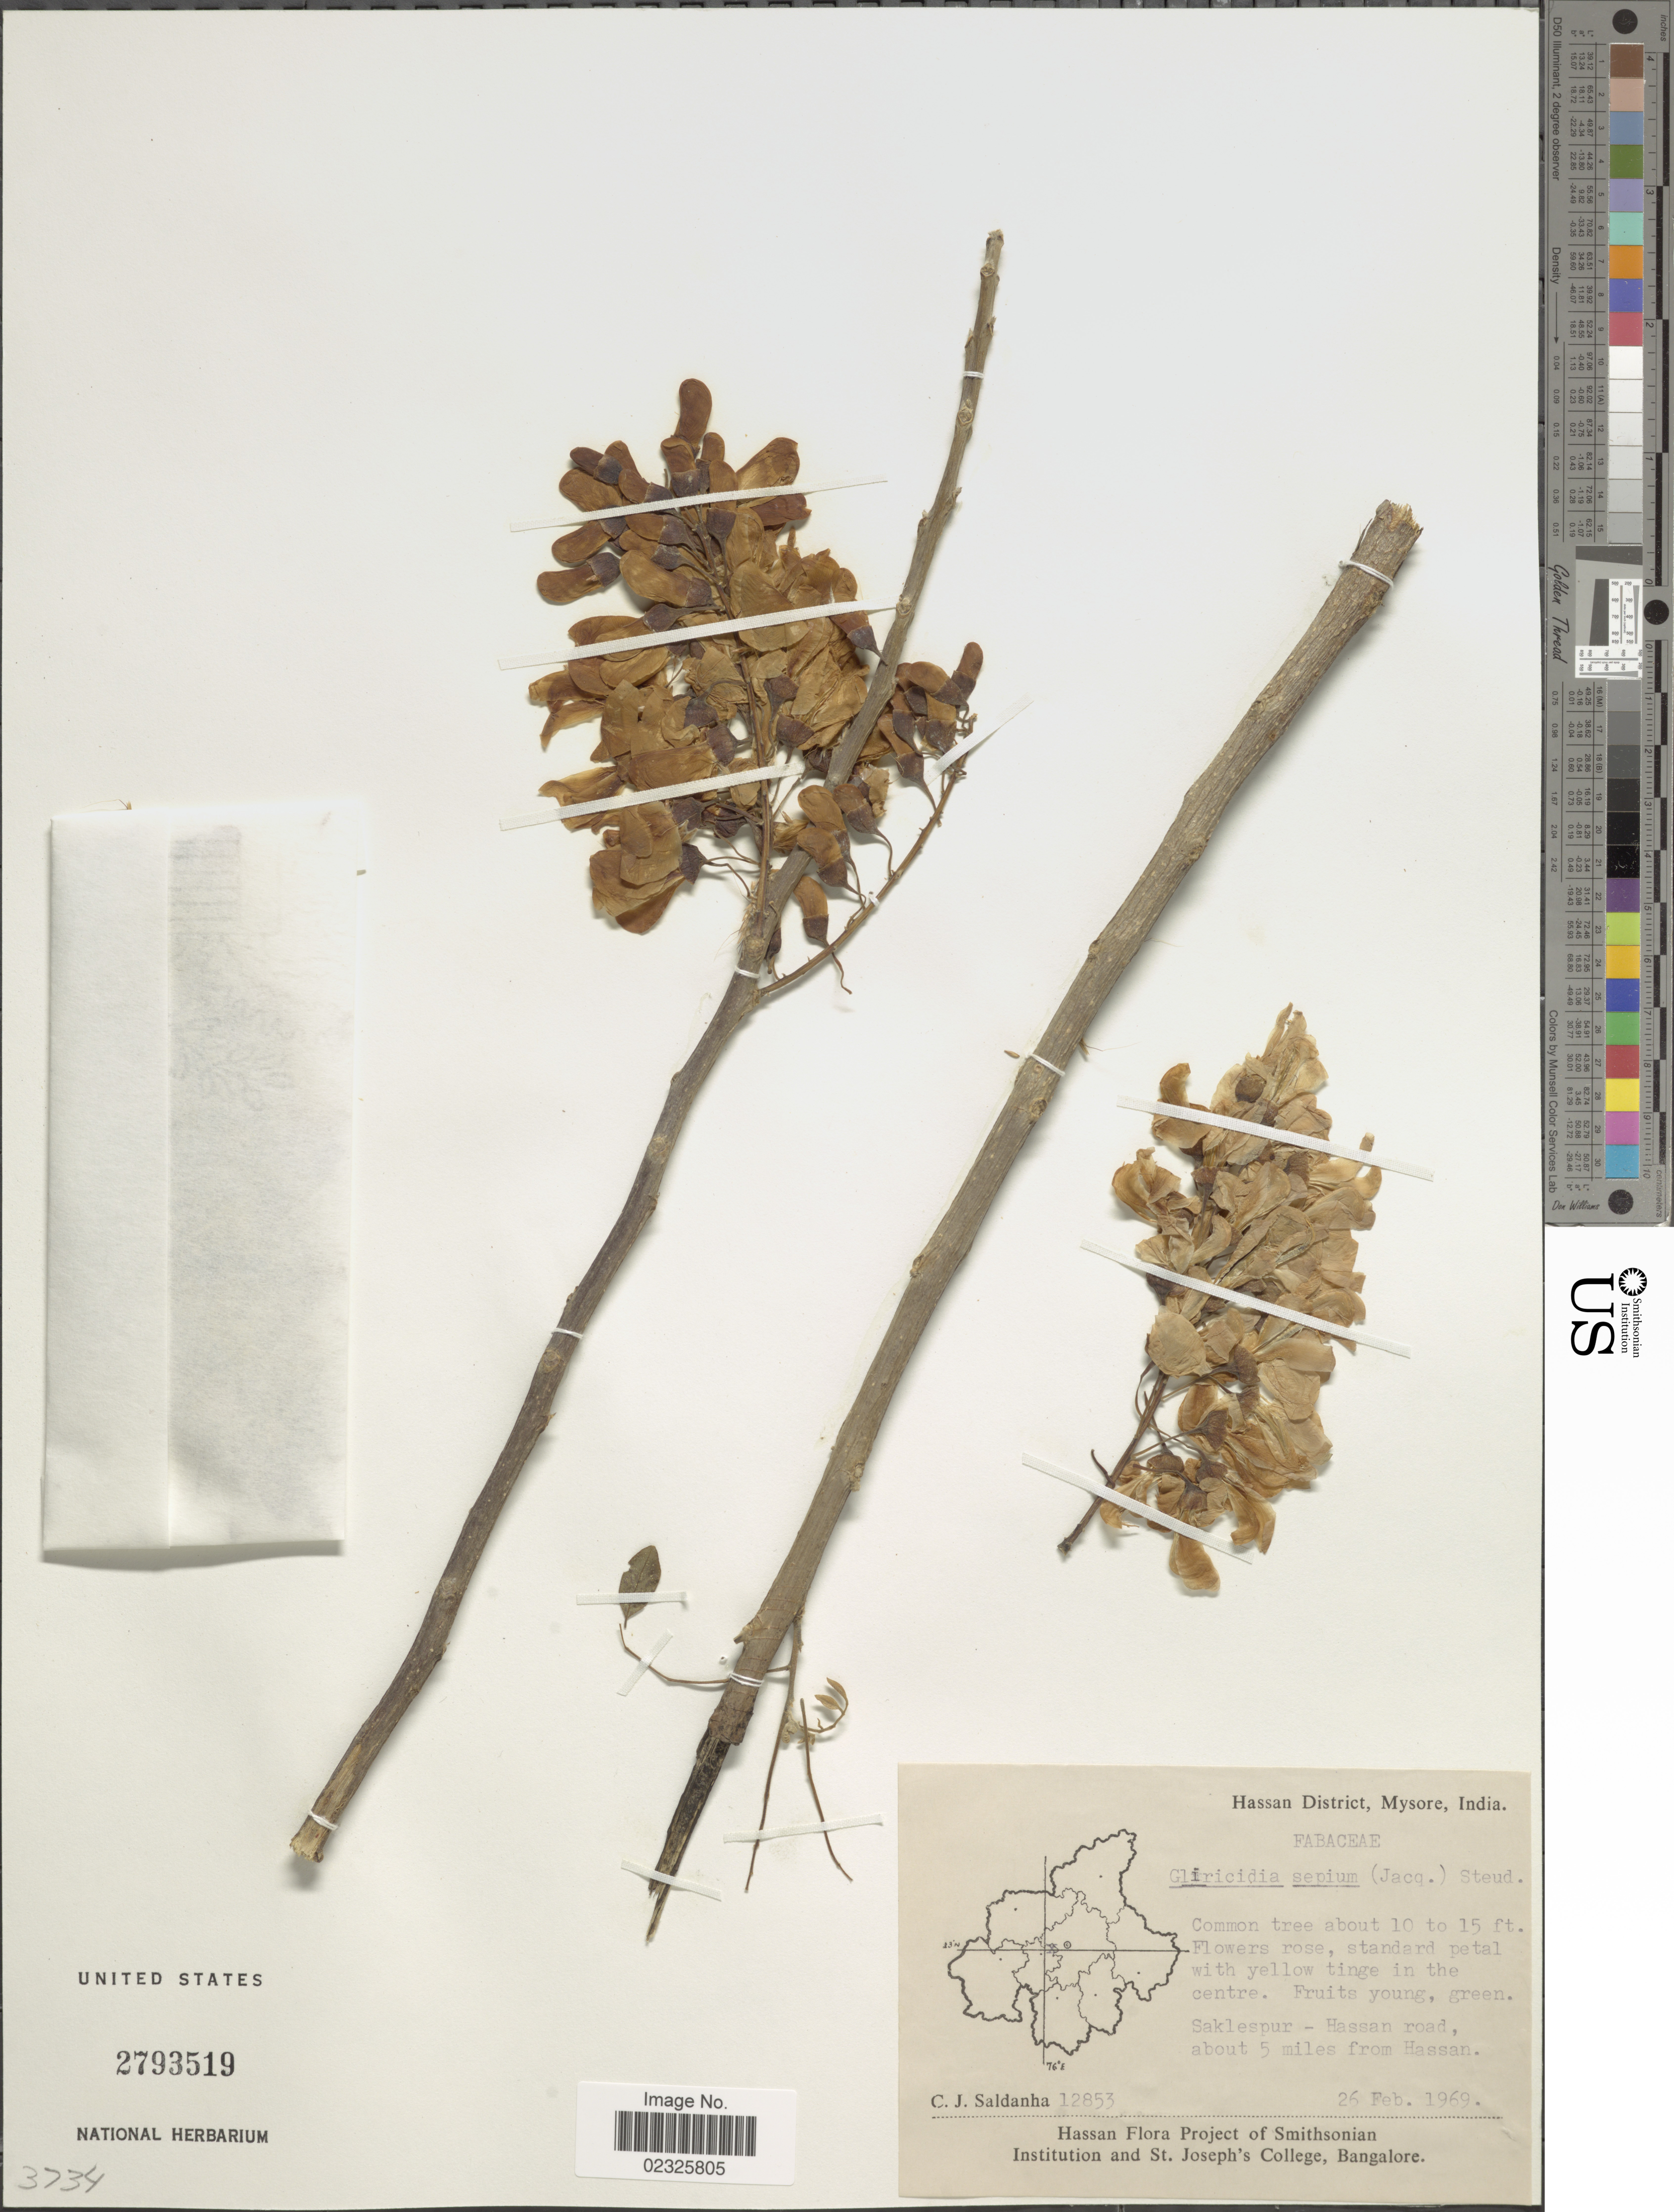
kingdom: Plantae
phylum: Tracheophyta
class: Magnoliopsida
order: Fabales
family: Fabaceae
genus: Gliricidia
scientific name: Gliricidia sepium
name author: (Jacq.) Kunth ex Walp.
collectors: C. J. Saldanha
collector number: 12853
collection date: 1969-02-26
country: India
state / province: Karnataka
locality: Hassan District, Mysore. Saklespur - Hassan road, about 5 miles from Hassan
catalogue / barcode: US 2793519